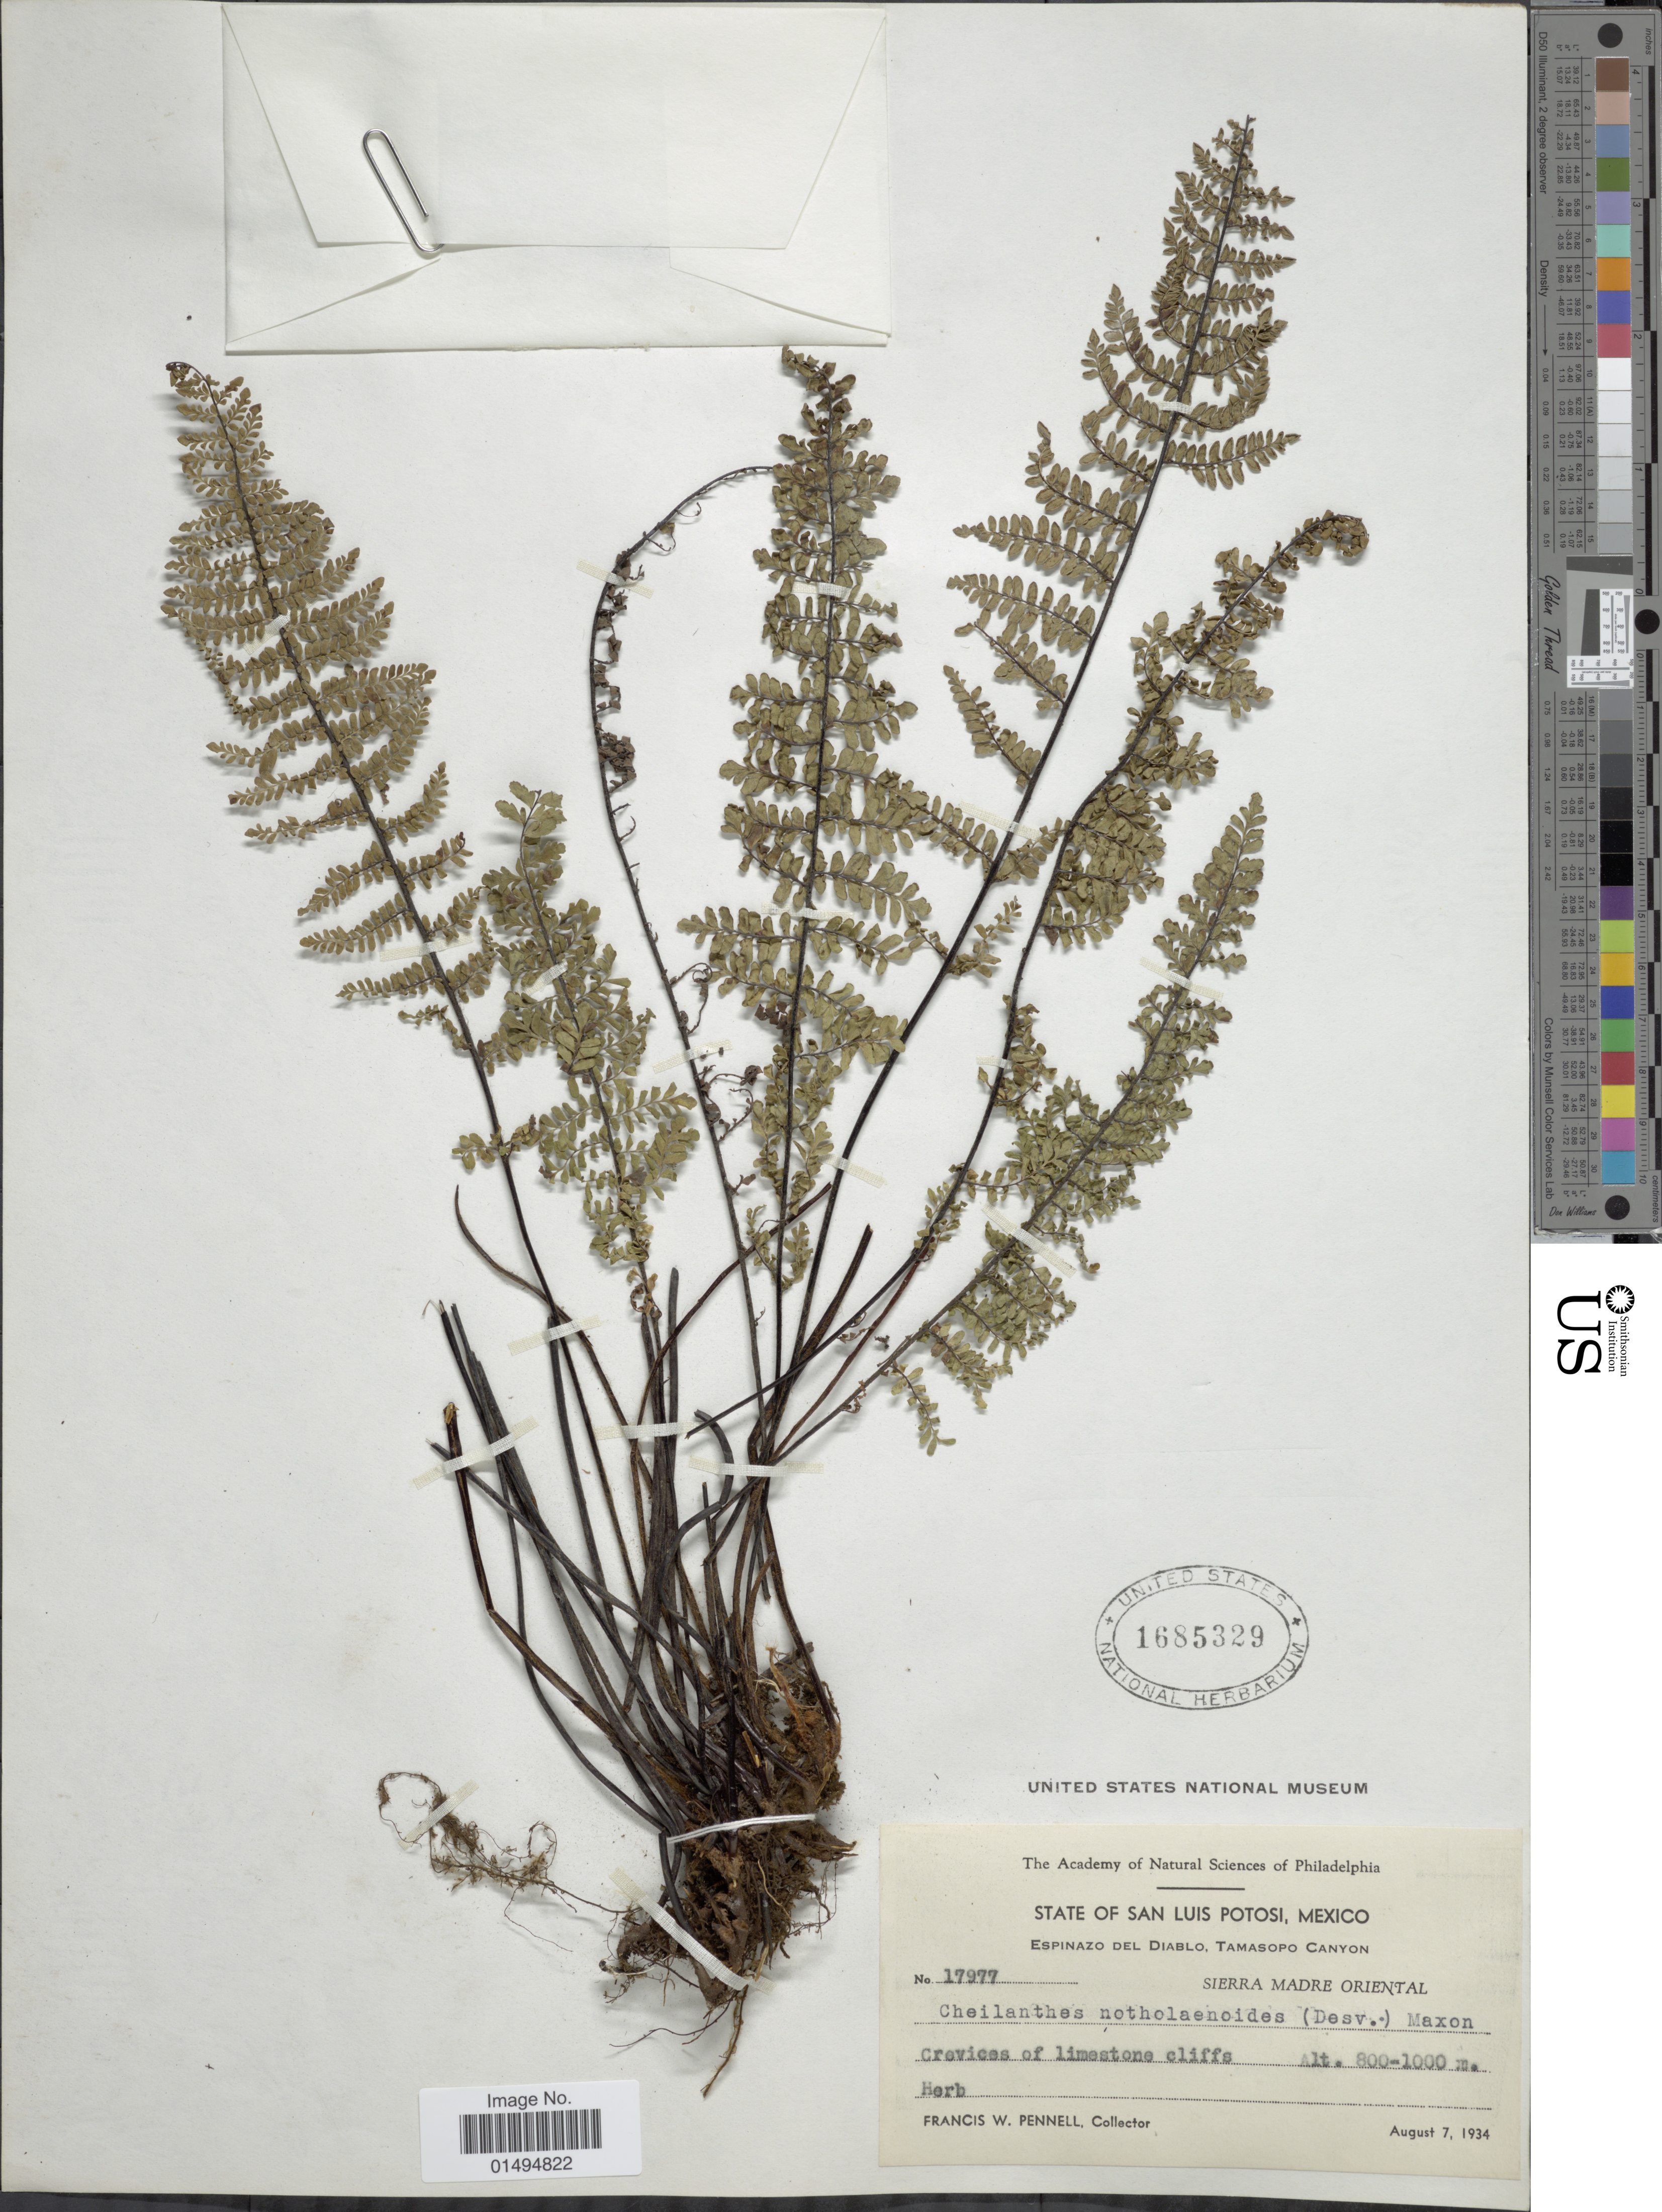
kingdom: Plantae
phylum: Tracheophyta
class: Polypodiopsida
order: Polypodiales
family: Pteridaceae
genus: Myriopteris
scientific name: Myriopteris notholaenoides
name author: (Desv.) Grusz & Windham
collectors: F. W. Pennell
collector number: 17977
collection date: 1934-08-07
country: Mexico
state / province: San Luis Potosí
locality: State of San Luis Potosi. Espinazo Del Diablo, Tamasopo Canyon.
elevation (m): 800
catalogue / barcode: US 1685329